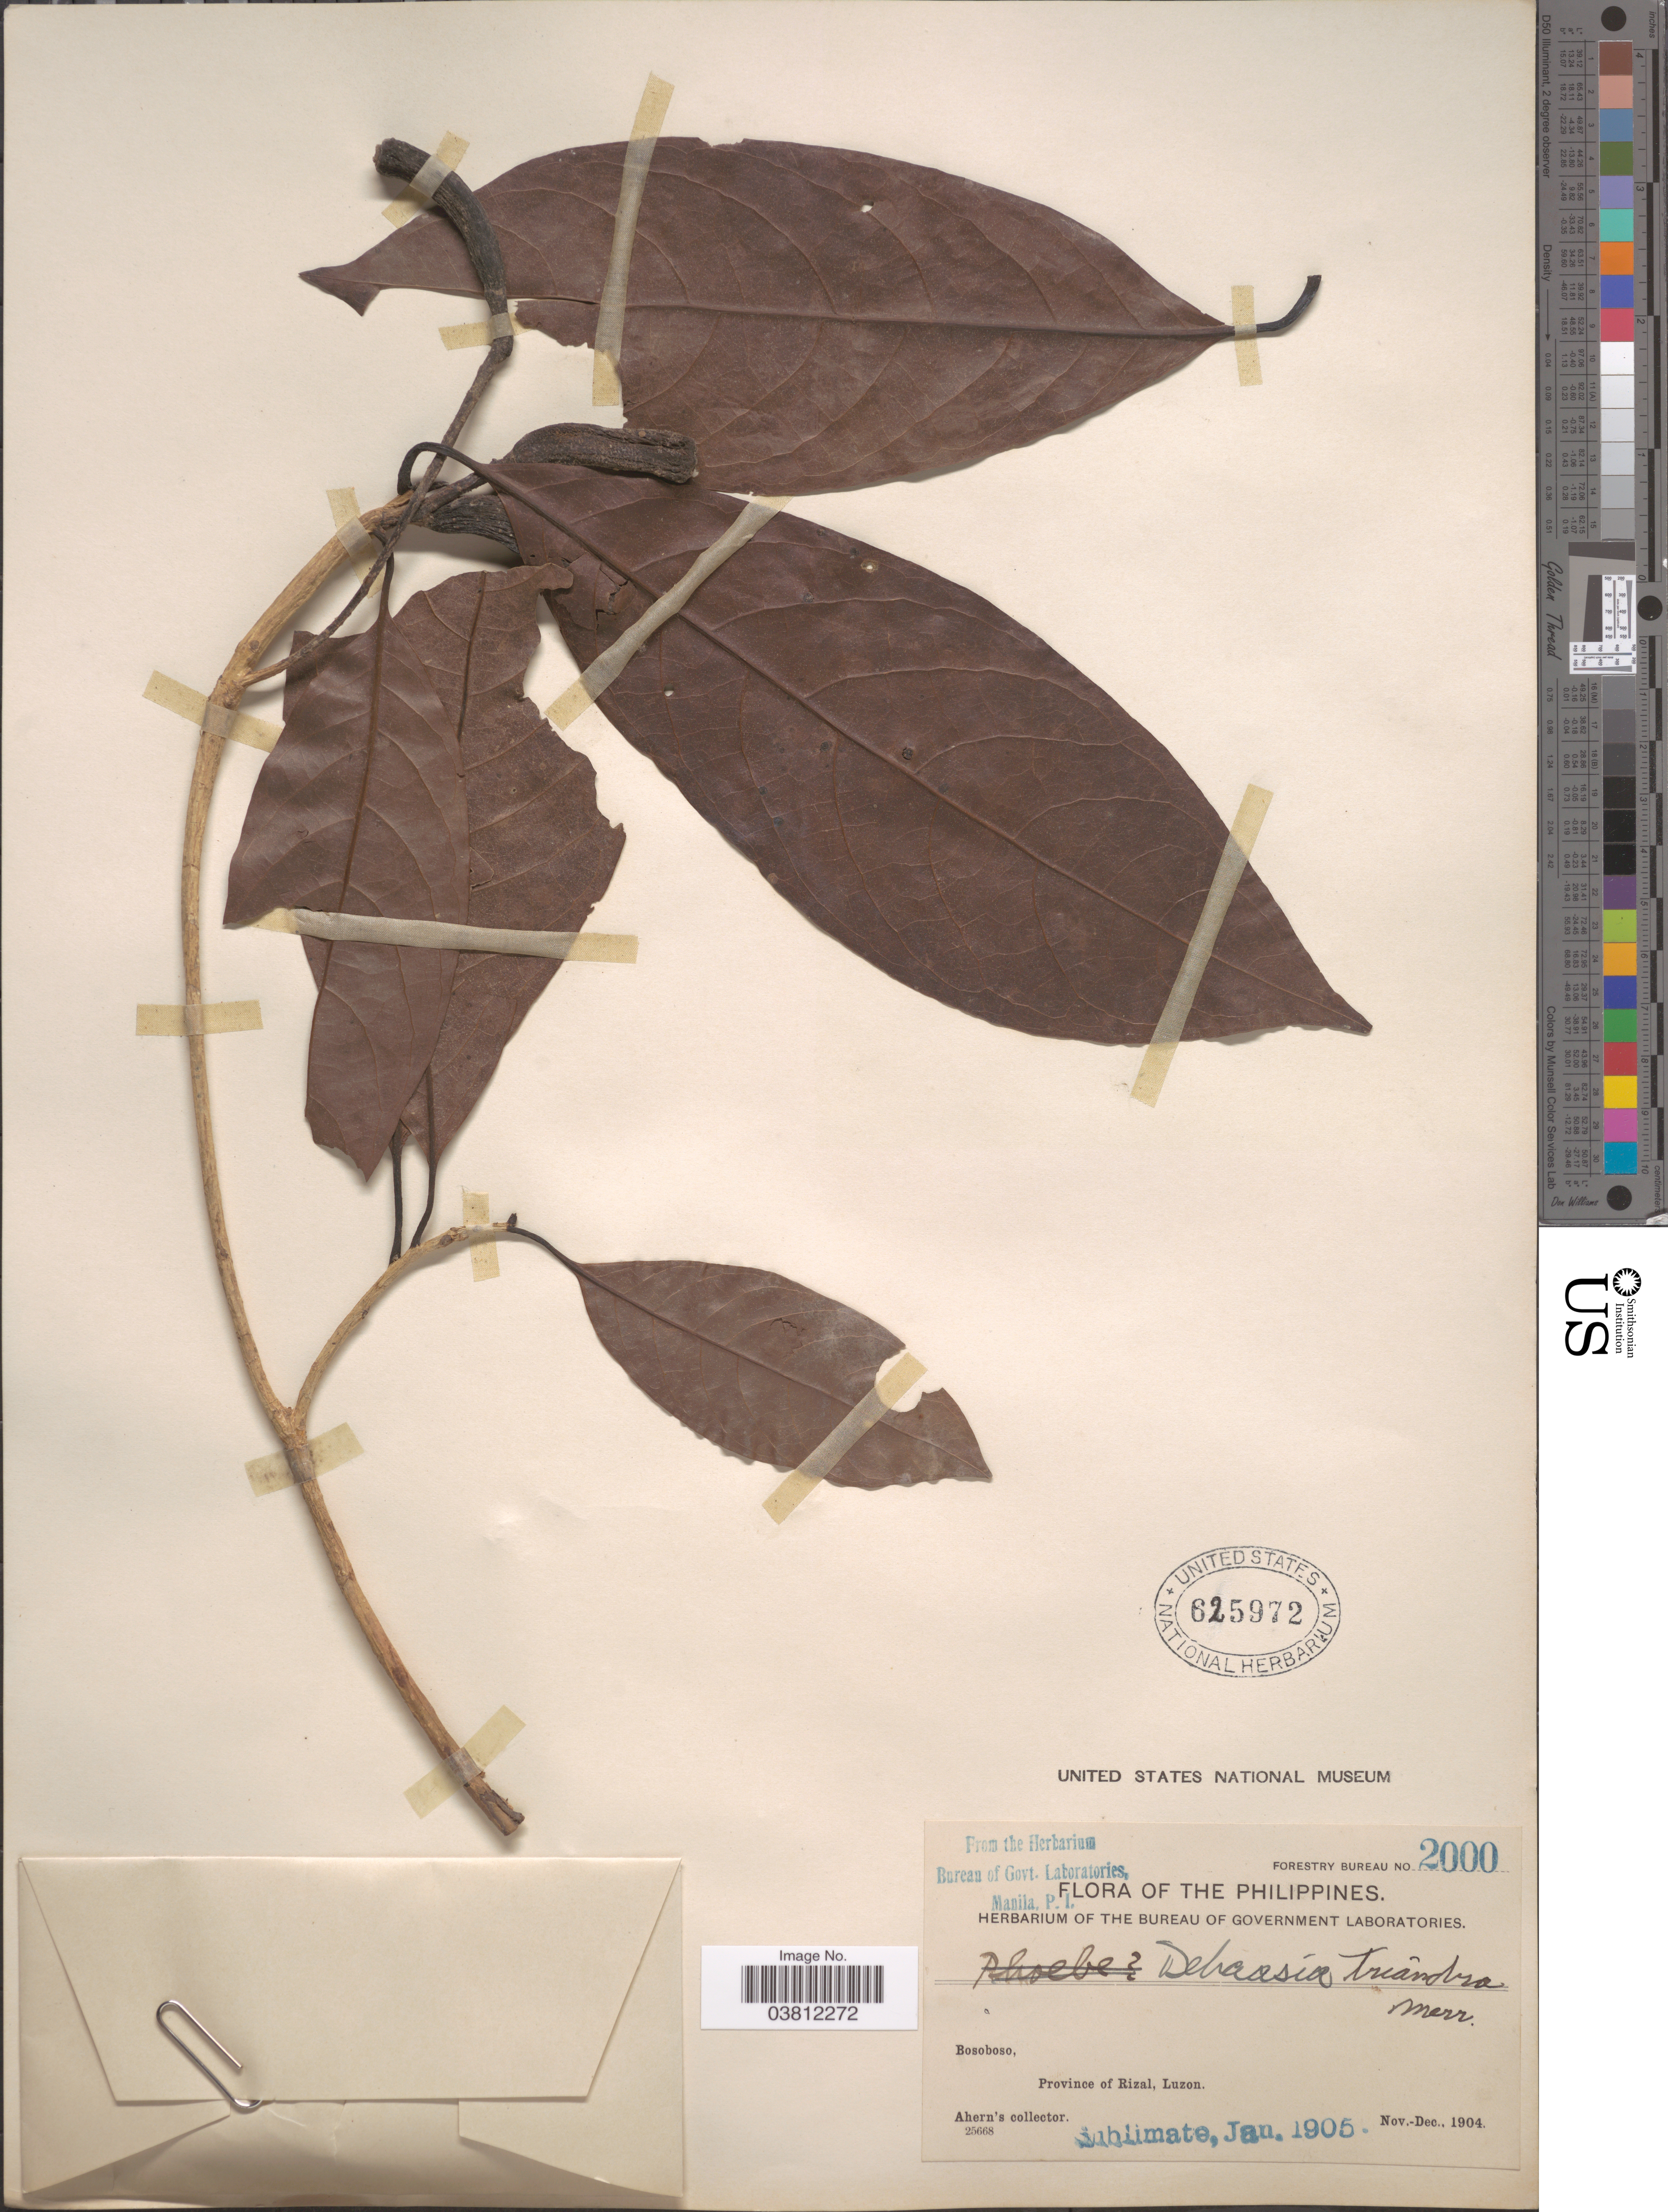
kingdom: Plantae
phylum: Tracheophyta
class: Magnoliopsida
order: Laurales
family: Lauraceae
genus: Dehaasia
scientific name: Dehaasia triandra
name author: Merr.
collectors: Ahern's collector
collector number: Forestry Bureau 2000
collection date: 1904-11/1904-12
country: Philippines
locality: Bosoboso, Province of Rizal, Luzon.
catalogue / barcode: US 625972